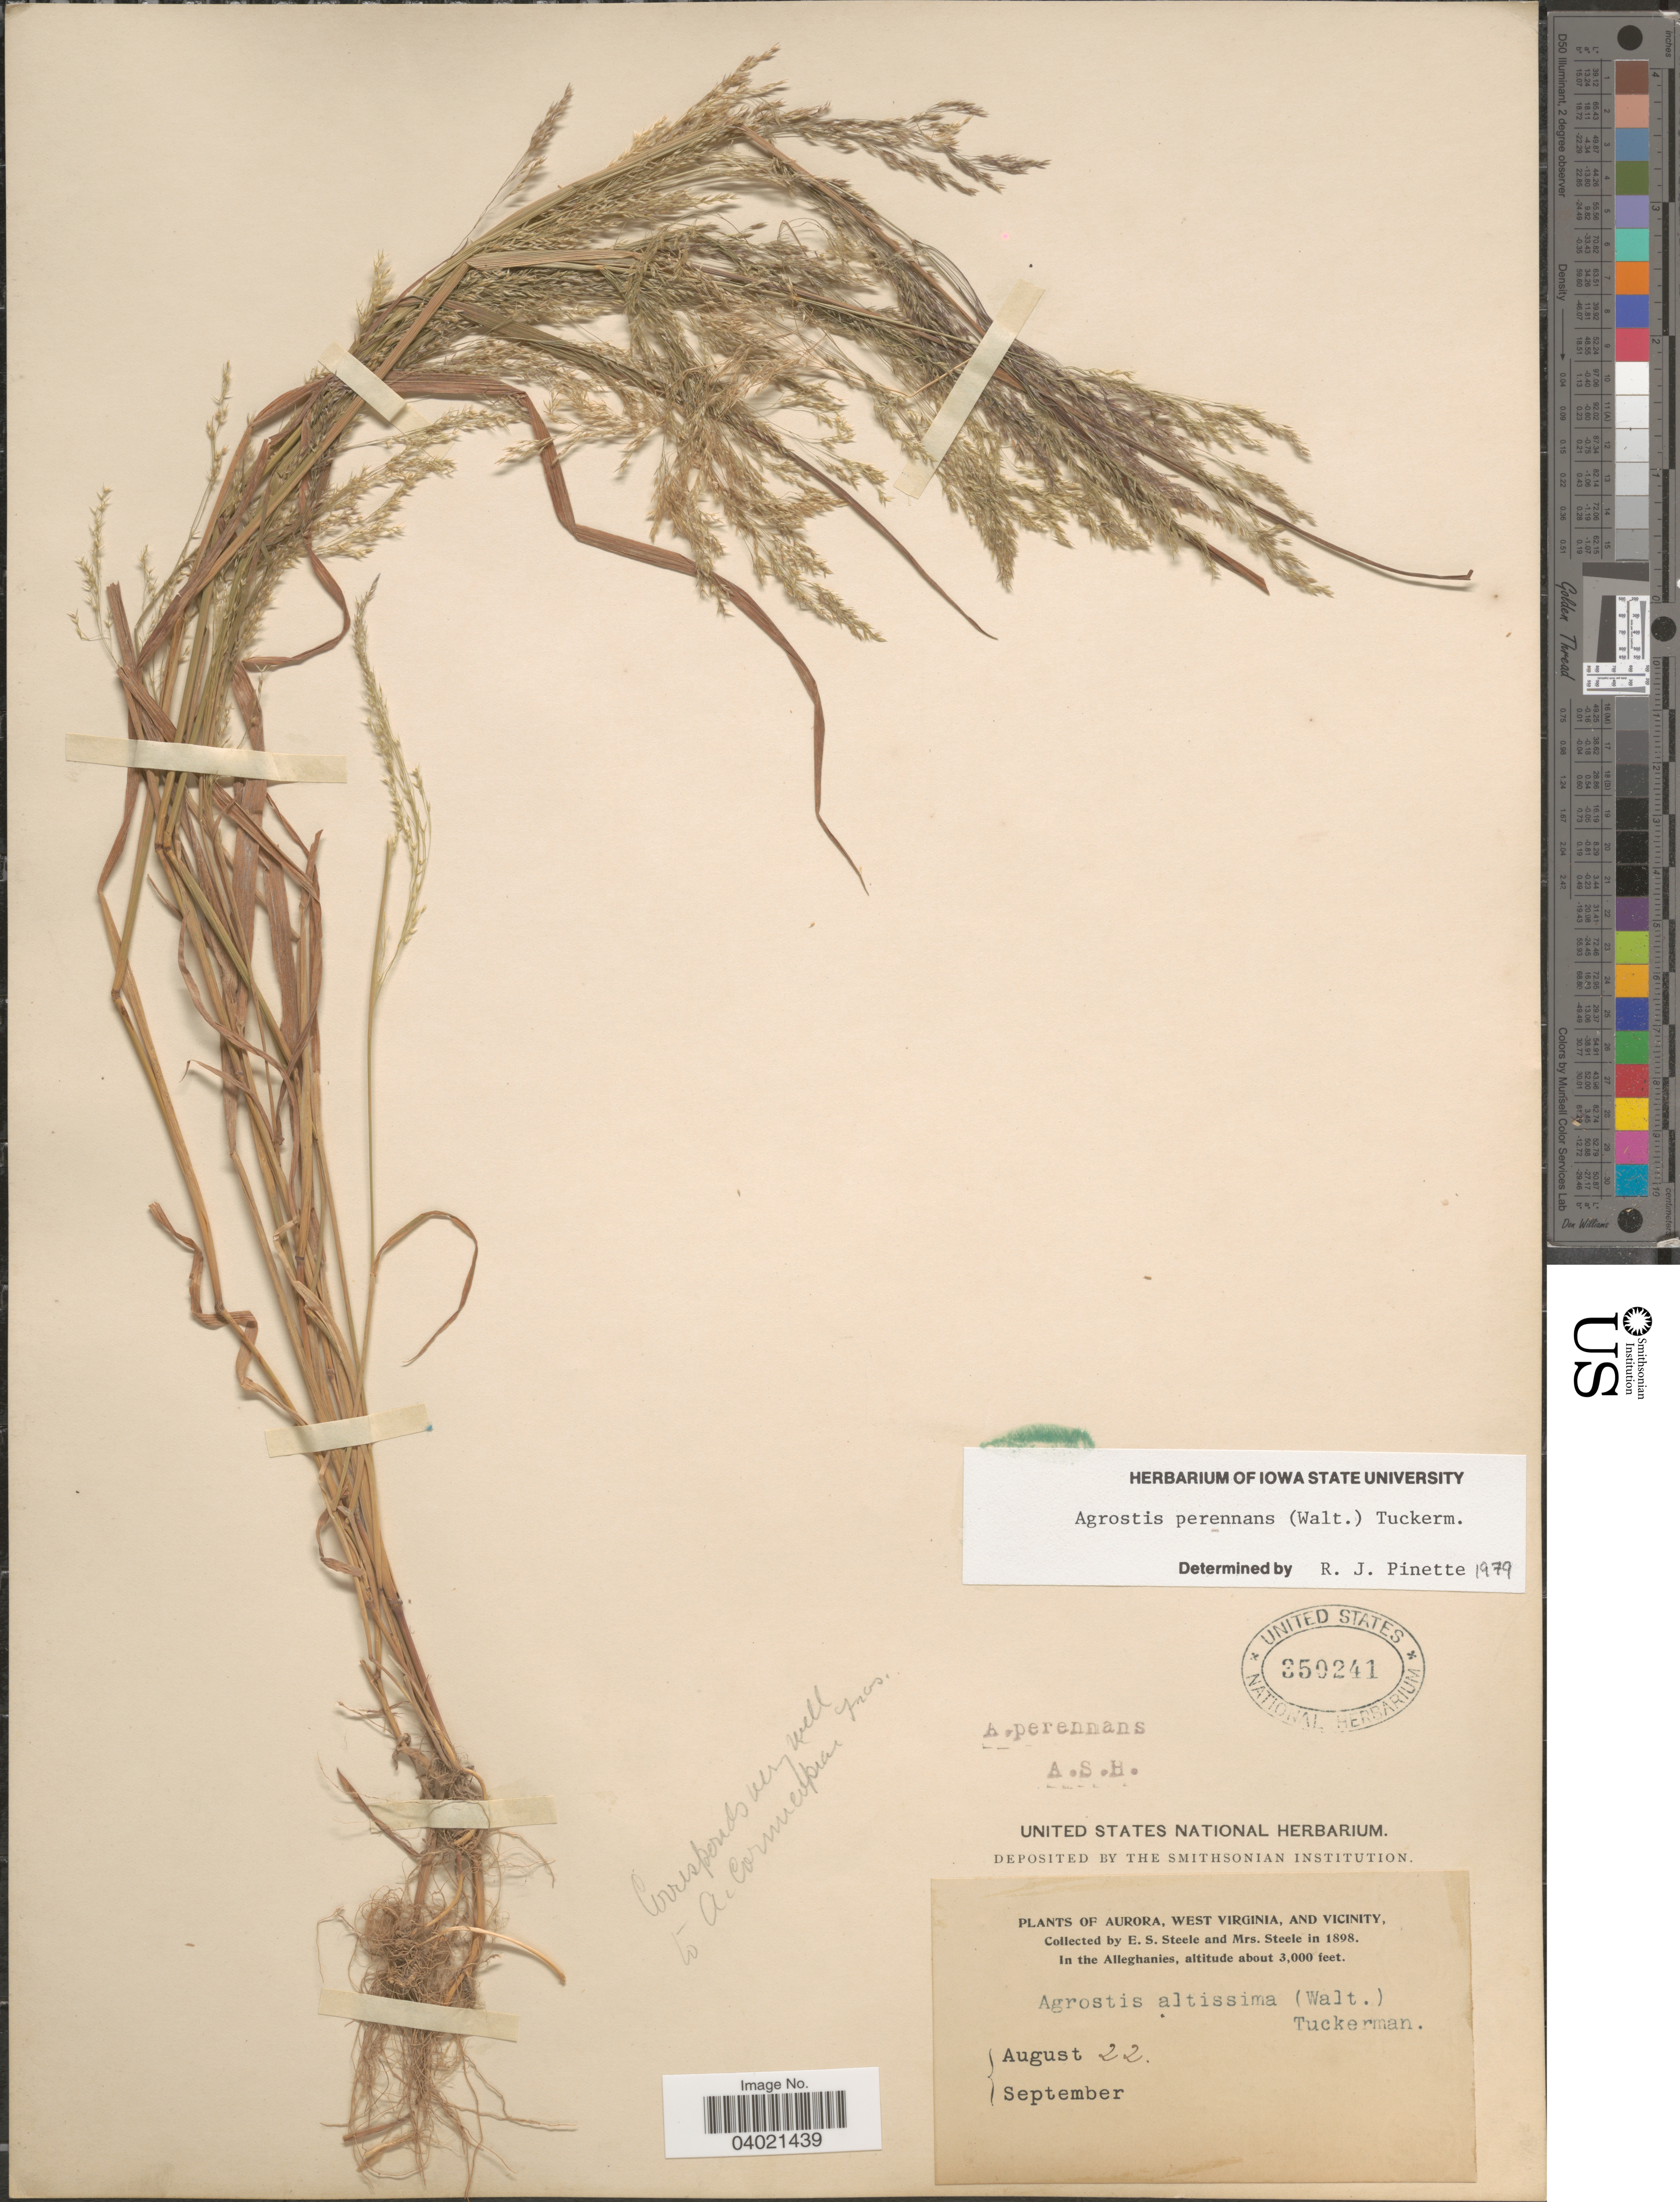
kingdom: Plantae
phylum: Tracheophyta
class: Liliopsida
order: Poales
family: Poaceae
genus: Agrostis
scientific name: Agrostis perennans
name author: (Walter) Tuck.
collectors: E. Steele & Mrs. E. S. Steele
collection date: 1898-08-22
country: United States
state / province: West Virginia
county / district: Preston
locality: Aurora, West Virginia, And Vicinity. In the Alleghanies.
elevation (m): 914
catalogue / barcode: US 350241